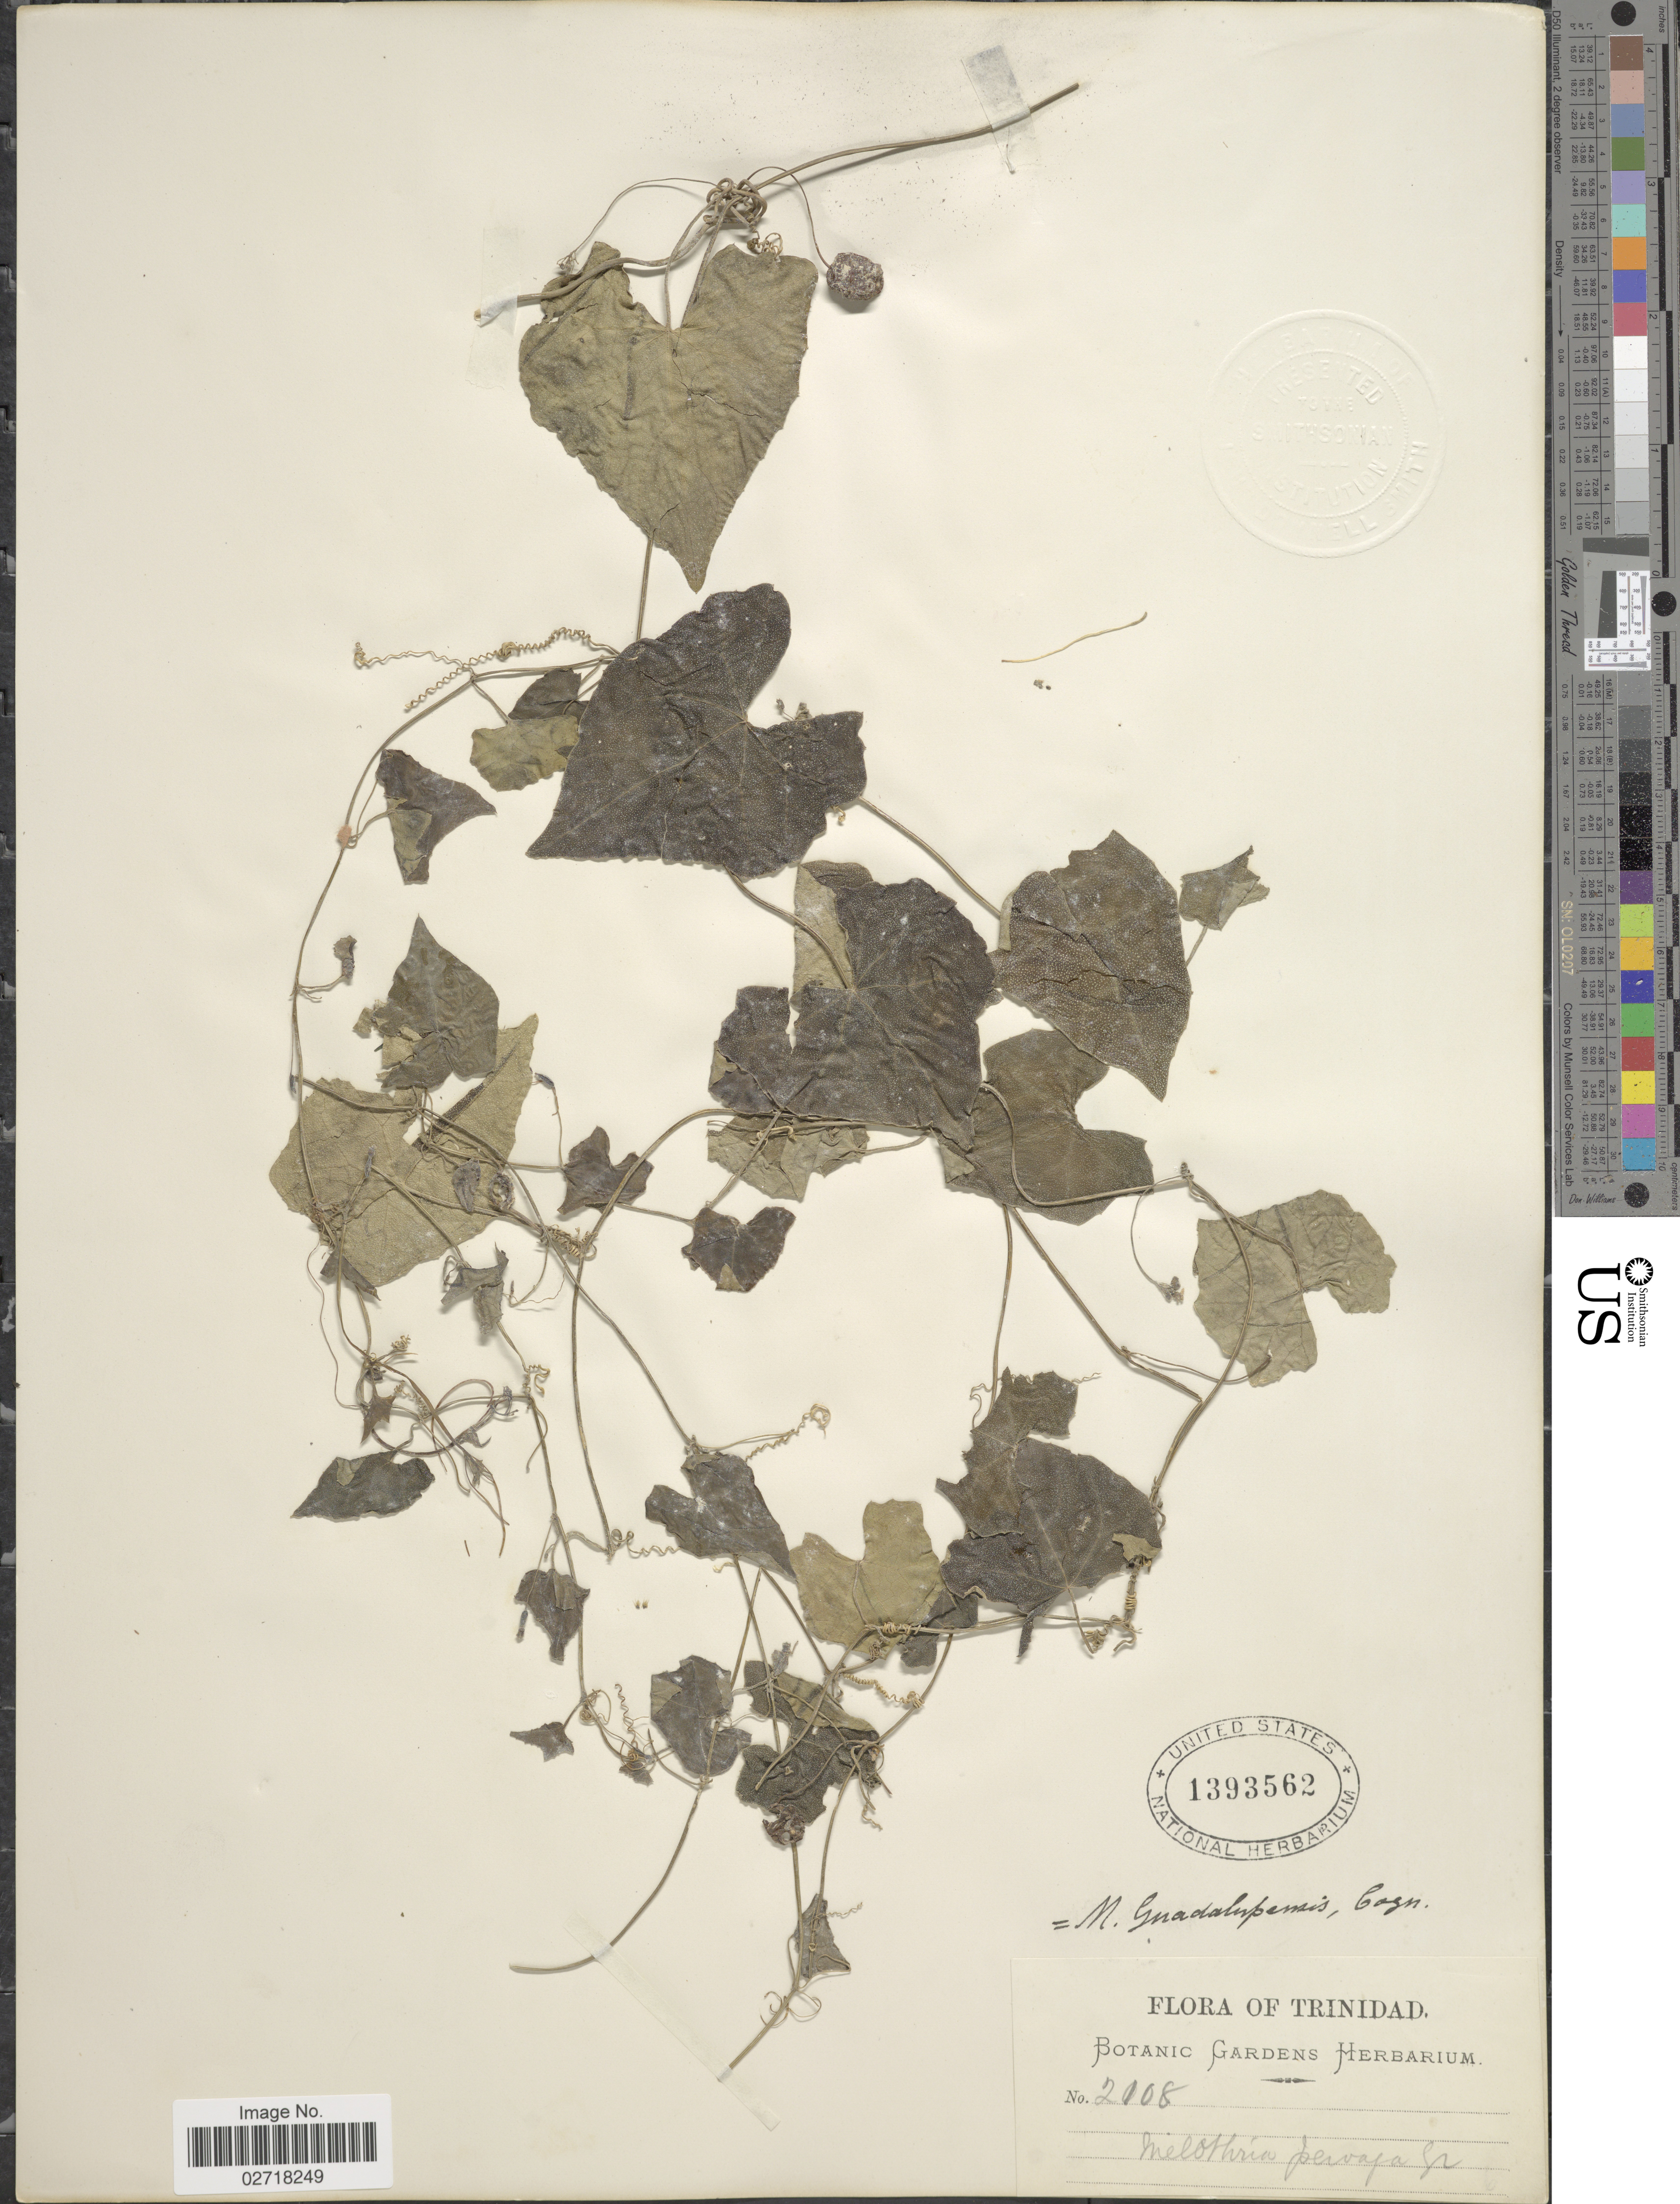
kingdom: Plantae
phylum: Tracheophyta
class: Magnoliopsida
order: Cucurbitales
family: Cucurbitaceae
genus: Melothria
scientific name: Melothria pendula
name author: L.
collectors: ex herb. Botanic Gardens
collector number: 2108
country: Trinidad and Tobago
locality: Trinidad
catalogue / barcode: US 1393562